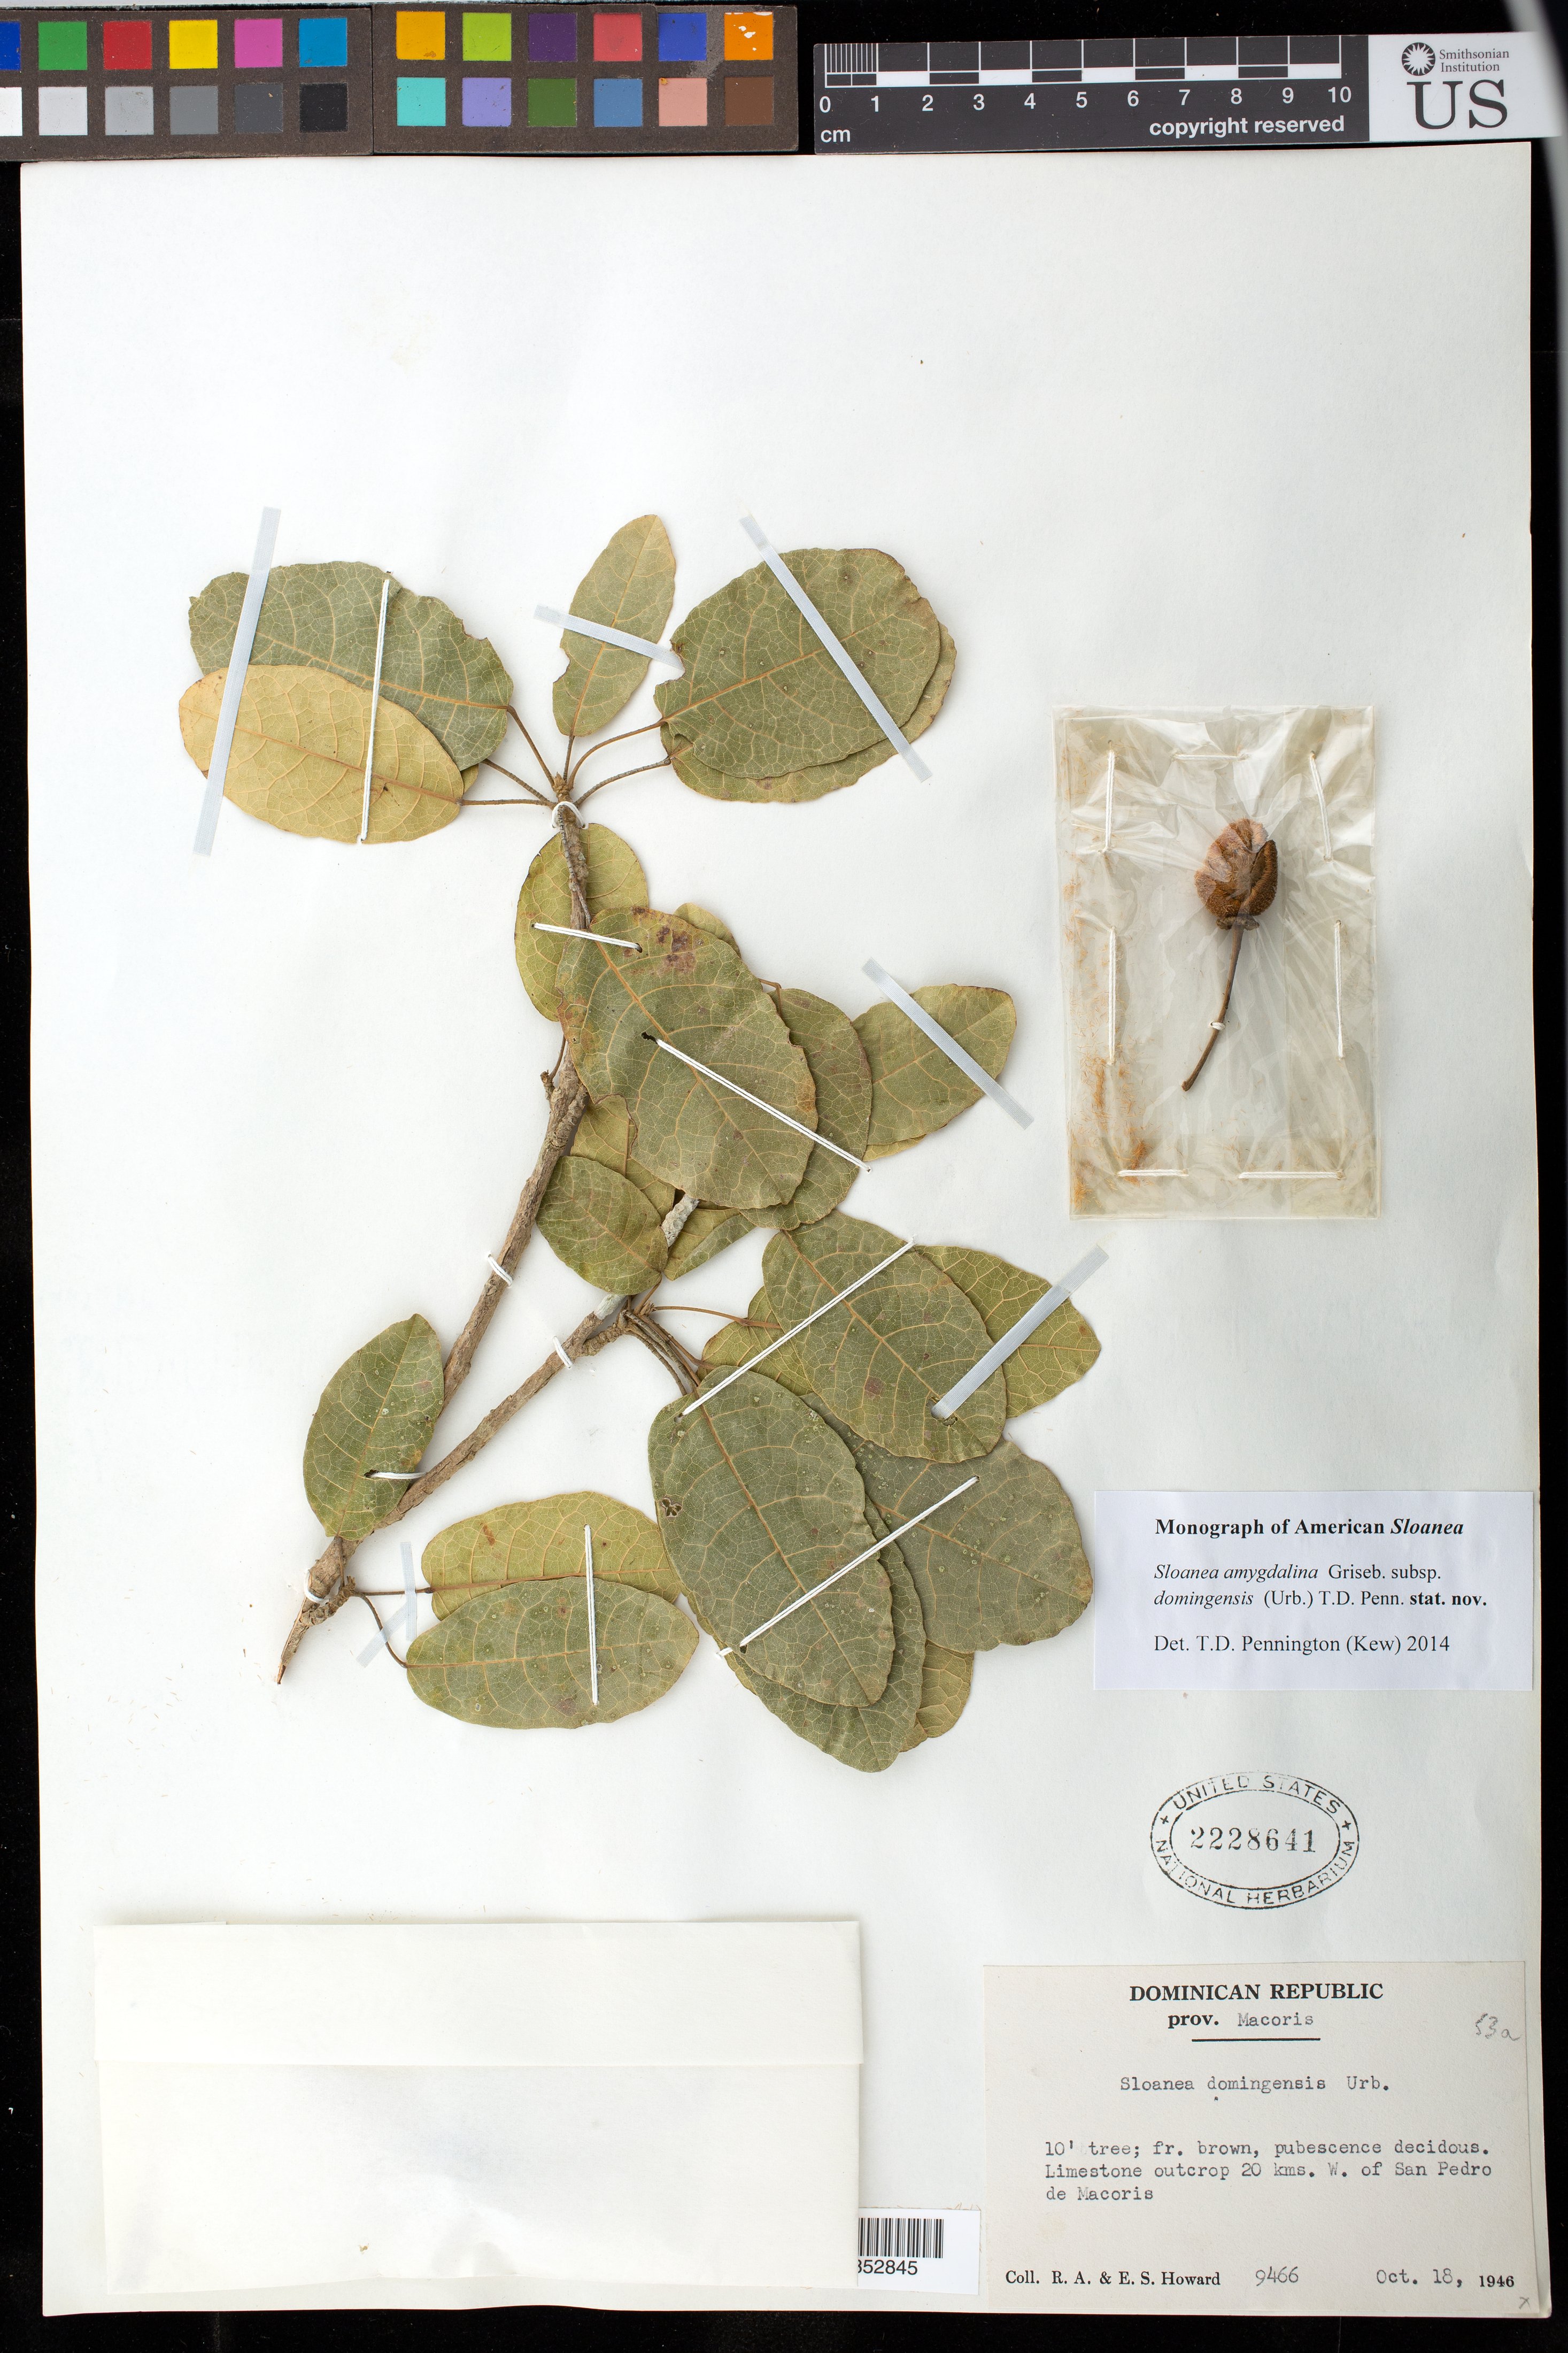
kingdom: Plantae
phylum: Tracheophyta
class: Magnoliopsida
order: Oxalidales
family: Elaeocarpaceae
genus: Sloanea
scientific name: Sloanea amygdalina subsp. domingensis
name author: (Urb.) T.D. Penn.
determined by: Pennington, T. D., (K)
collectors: R. A. Howard & E. S. Howard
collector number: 9466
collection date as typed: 18 Oct 1946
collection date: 1946-10-18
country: Dominican Republic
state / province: San Pedro de Macoris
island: Hispaniola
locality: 20 kms W. of San Pedro de Macoris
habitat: Limestone outrcop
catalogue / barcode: US 2228641